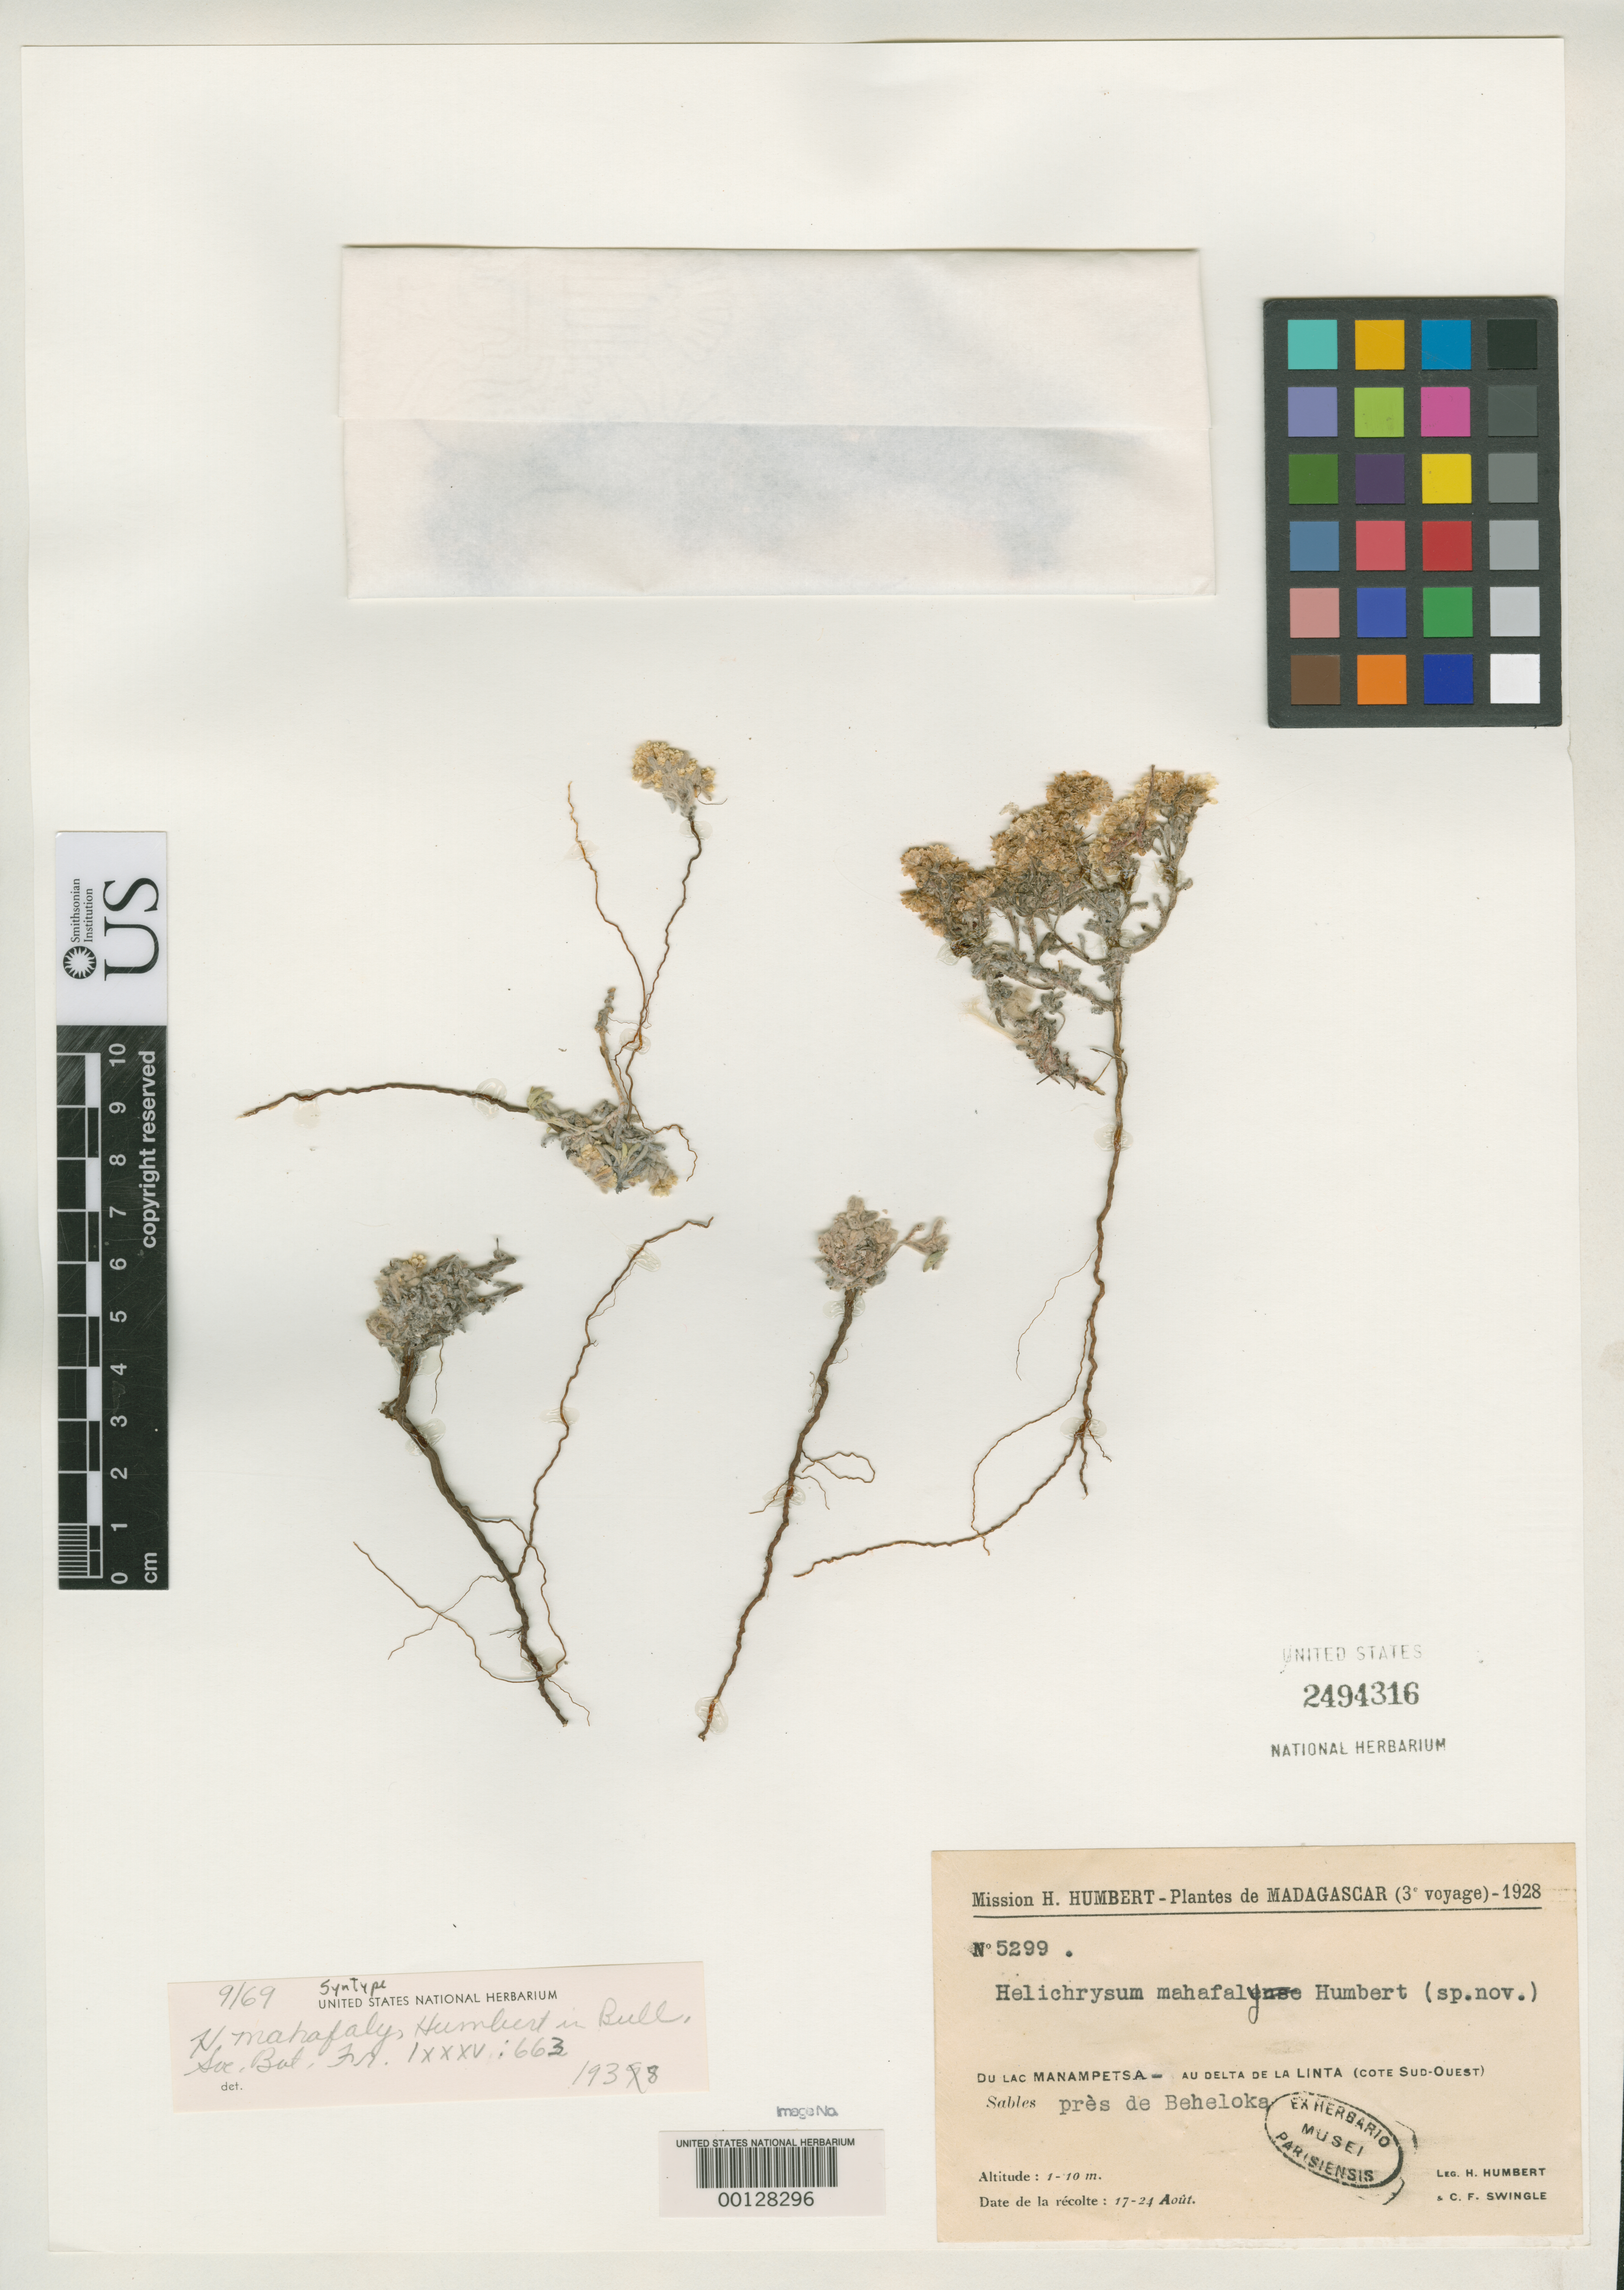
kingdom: Plantae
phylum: Tracheophyta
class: Magnoliopsida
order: Asterales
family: Asteraceae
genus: Helichrysum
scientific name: Helichrysum mahafaly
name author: Humbert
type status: Syntype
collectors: H. Humbert & C. Swingle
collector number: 5299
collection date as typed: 24 Aug 1928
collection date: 1928-08-24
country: Madagascar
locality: Beheloka.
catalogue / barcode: US 2494316